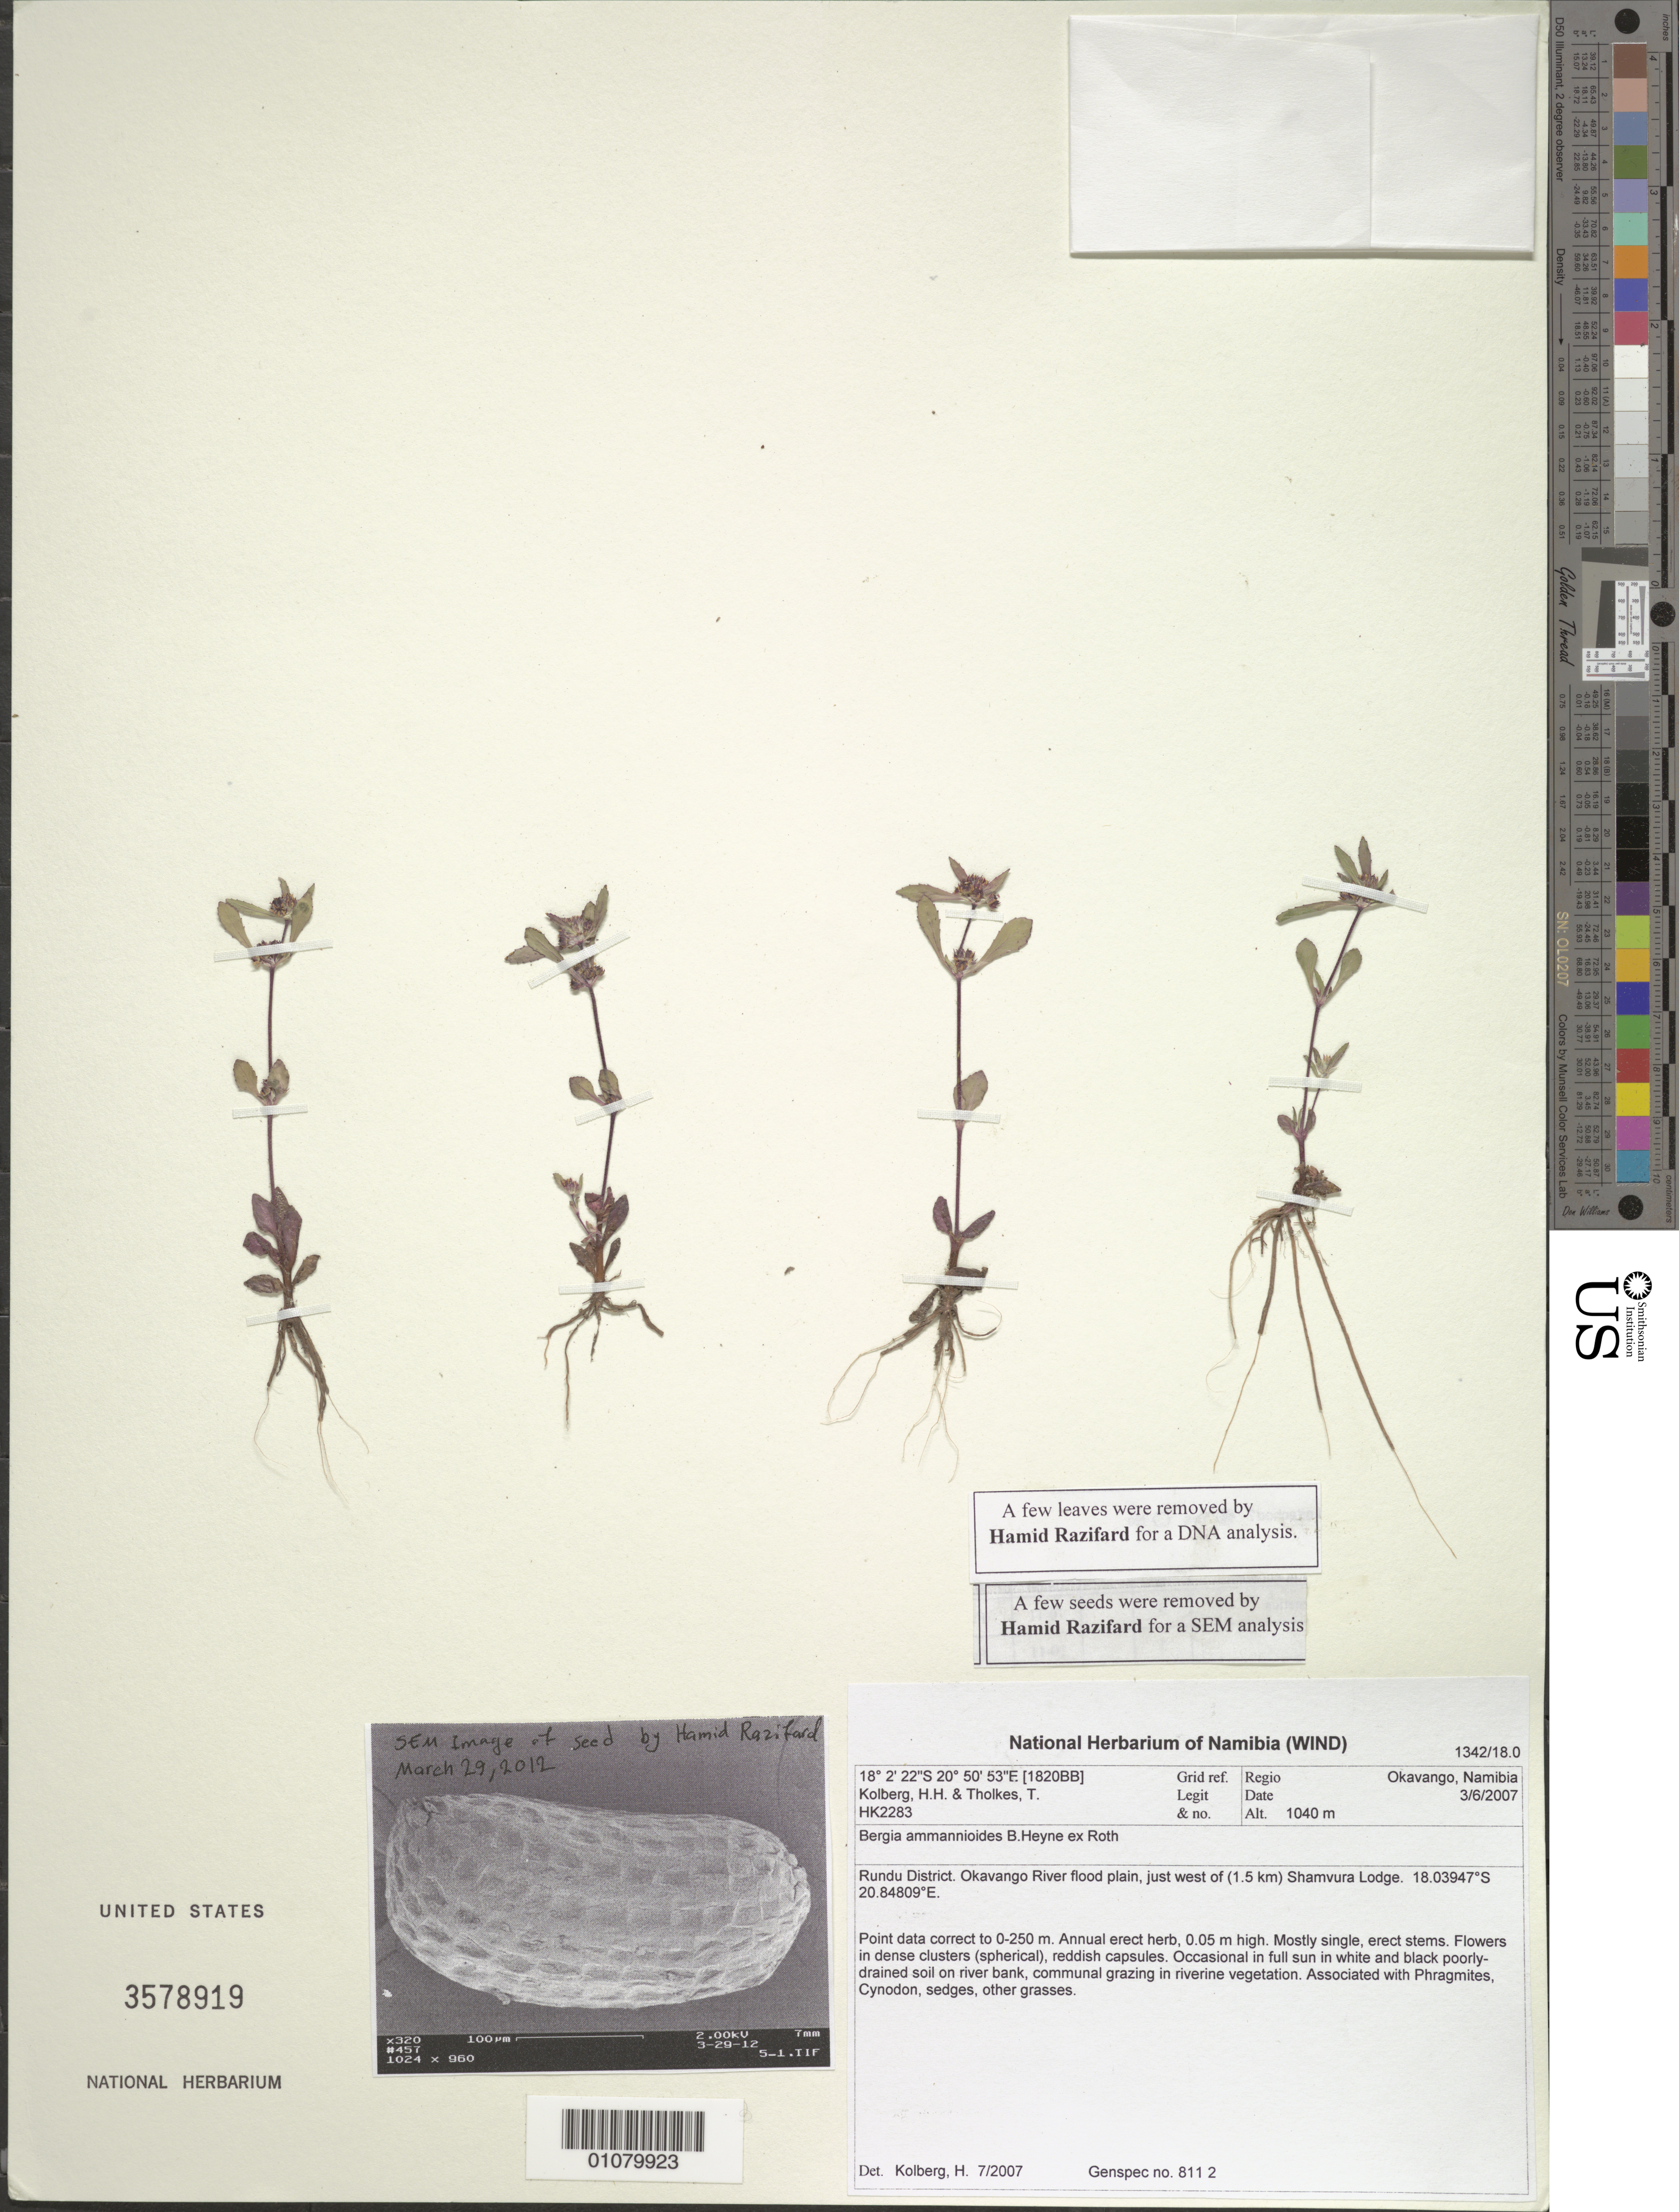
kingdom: Plantae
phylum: Tracheophyta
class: Magnoliopsida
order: Malpighiales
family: Elatinaceae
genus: Bergia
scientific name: Bergia ammannioides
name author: Roxb.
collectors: H. H. Kolberg & T. Tholkes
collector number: HK 2283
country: Namibia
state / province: Kavango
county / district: Rundu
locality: Okavango River flood plain, just W of Shamvura Lodge.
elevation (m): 1040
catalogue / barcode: US 3578919